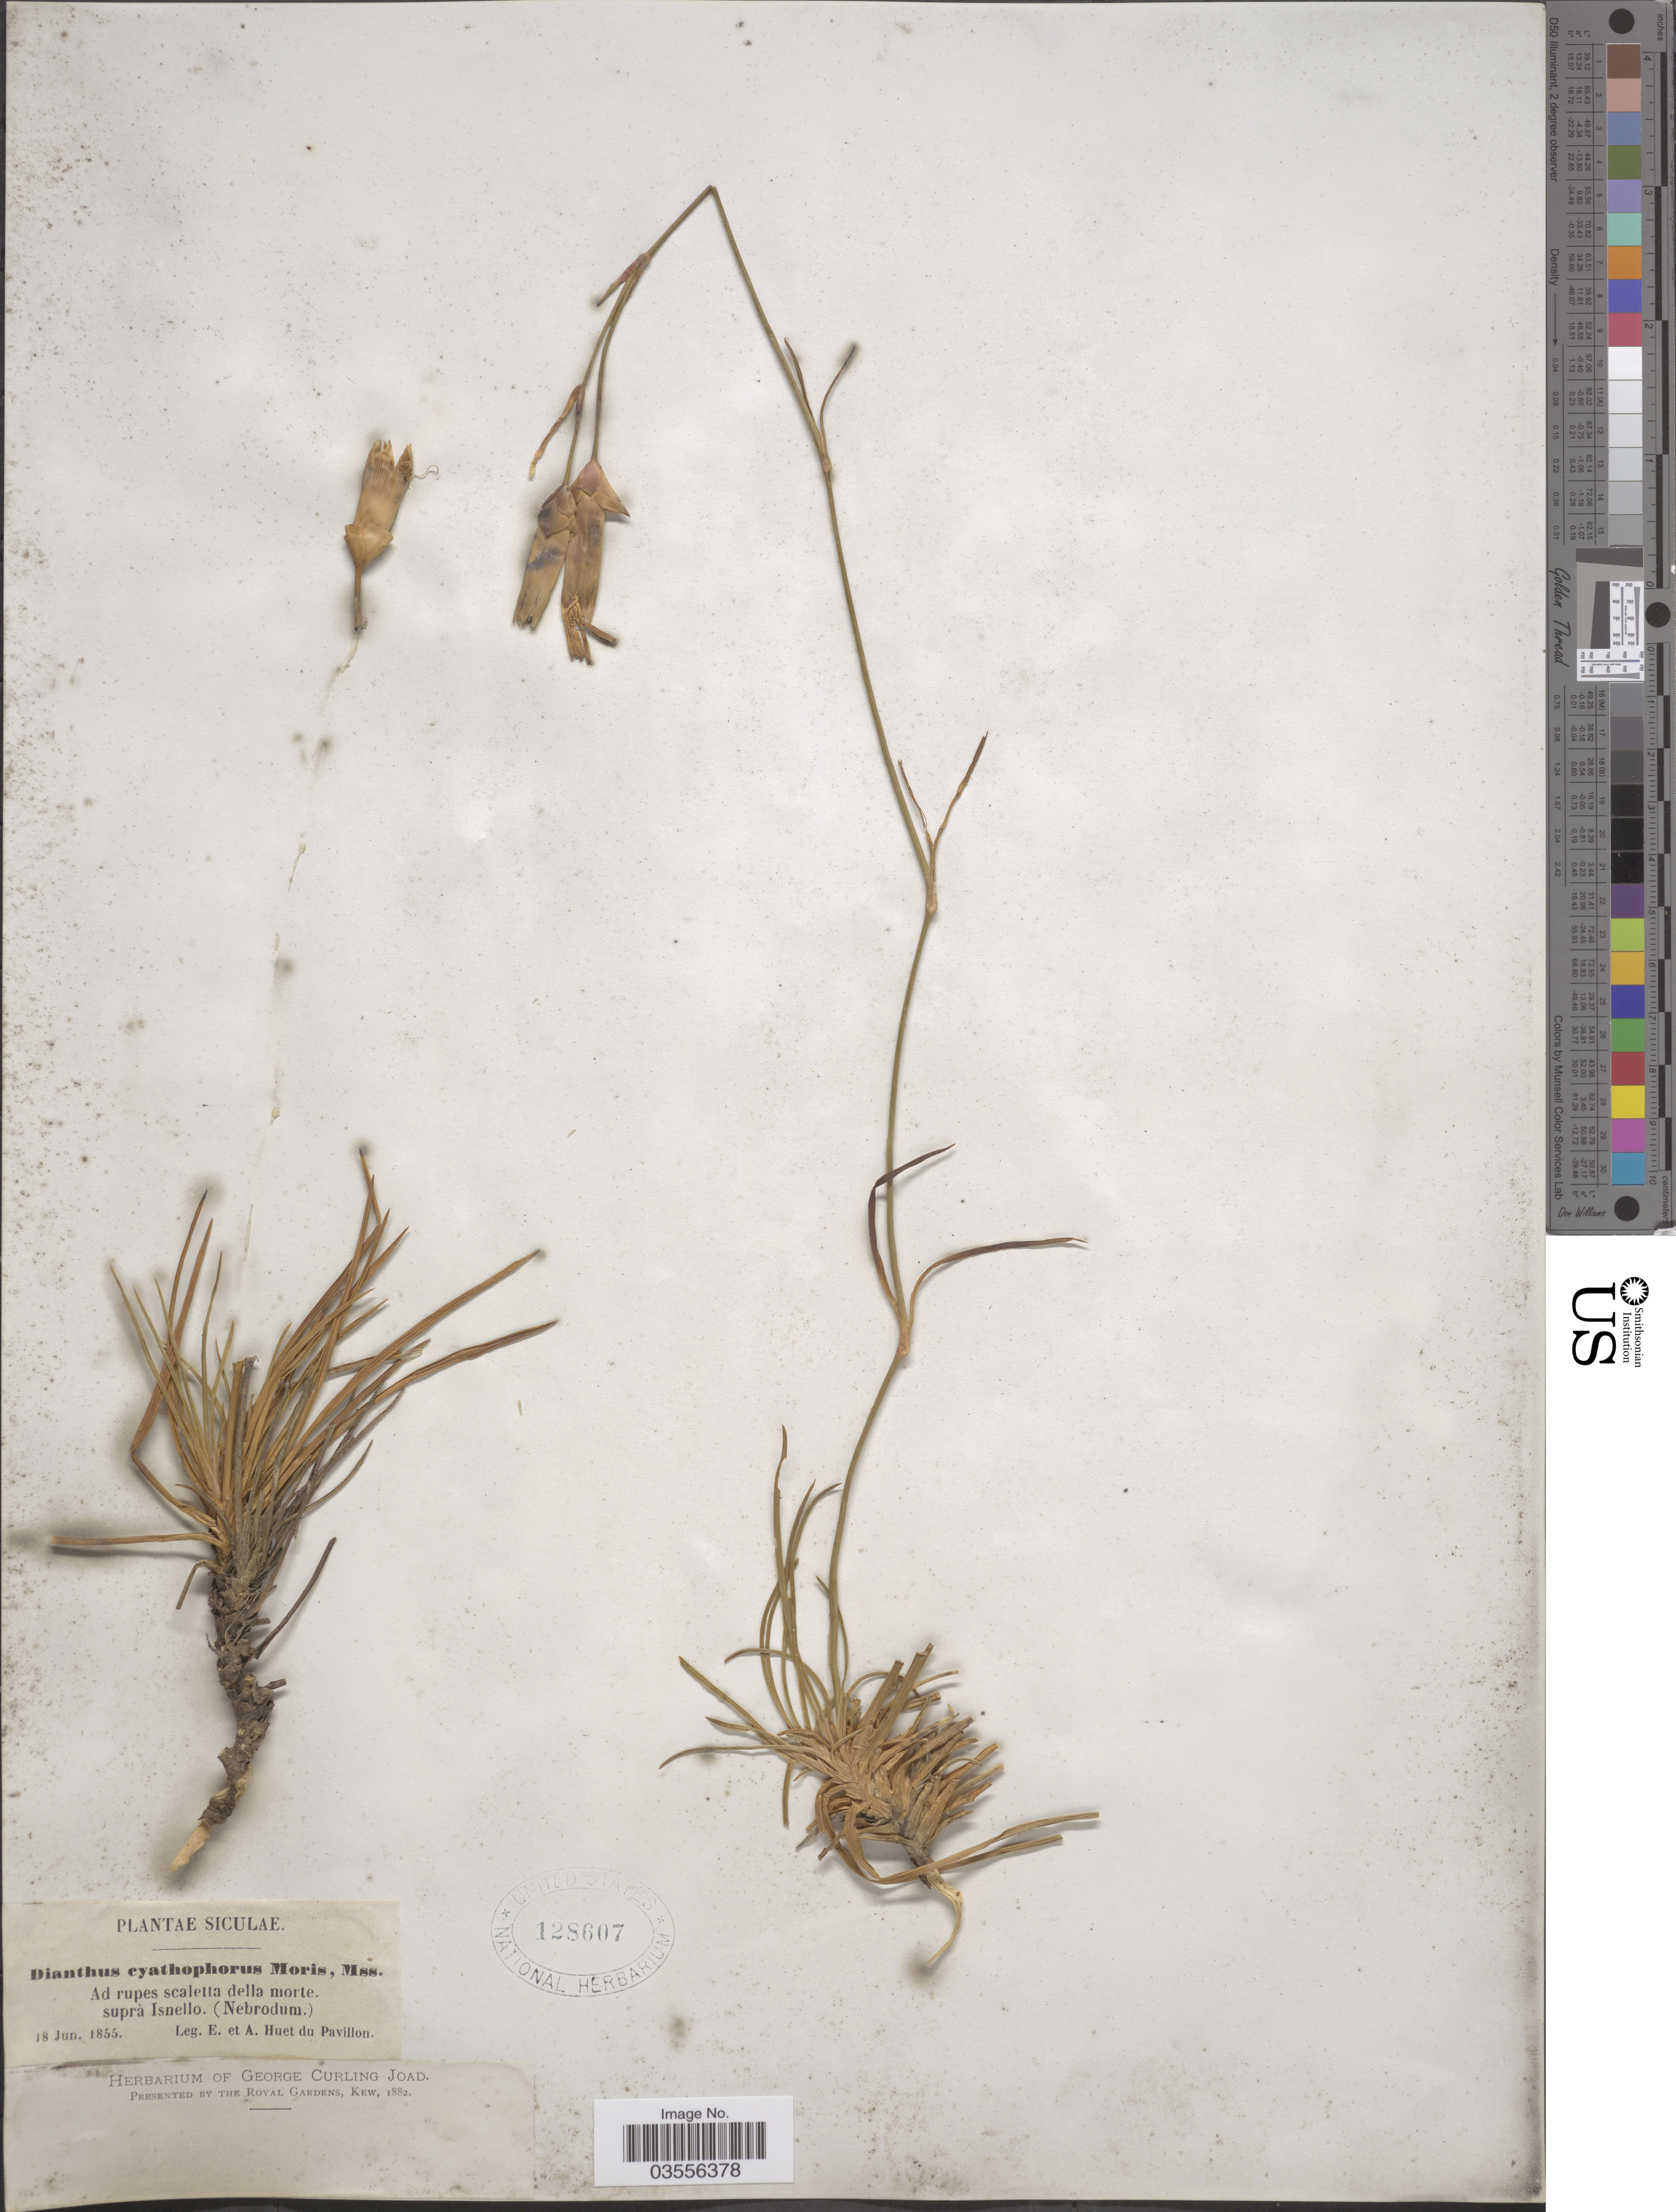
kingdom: Plantae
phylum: Tracheophyta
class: Magnoliopsida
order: Caryophyllales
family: Caryophyllaceae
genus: Dianthus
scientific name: Dianthus cyathophorus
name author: Moris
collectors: E. Huet du Pavillon & A. Huet du Pavillon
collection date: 1855-06-18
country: Italy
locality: Siculae. Ad rupes scaletta della morte. suprà Isnello. (Nebrodum).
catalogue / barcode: US 128607